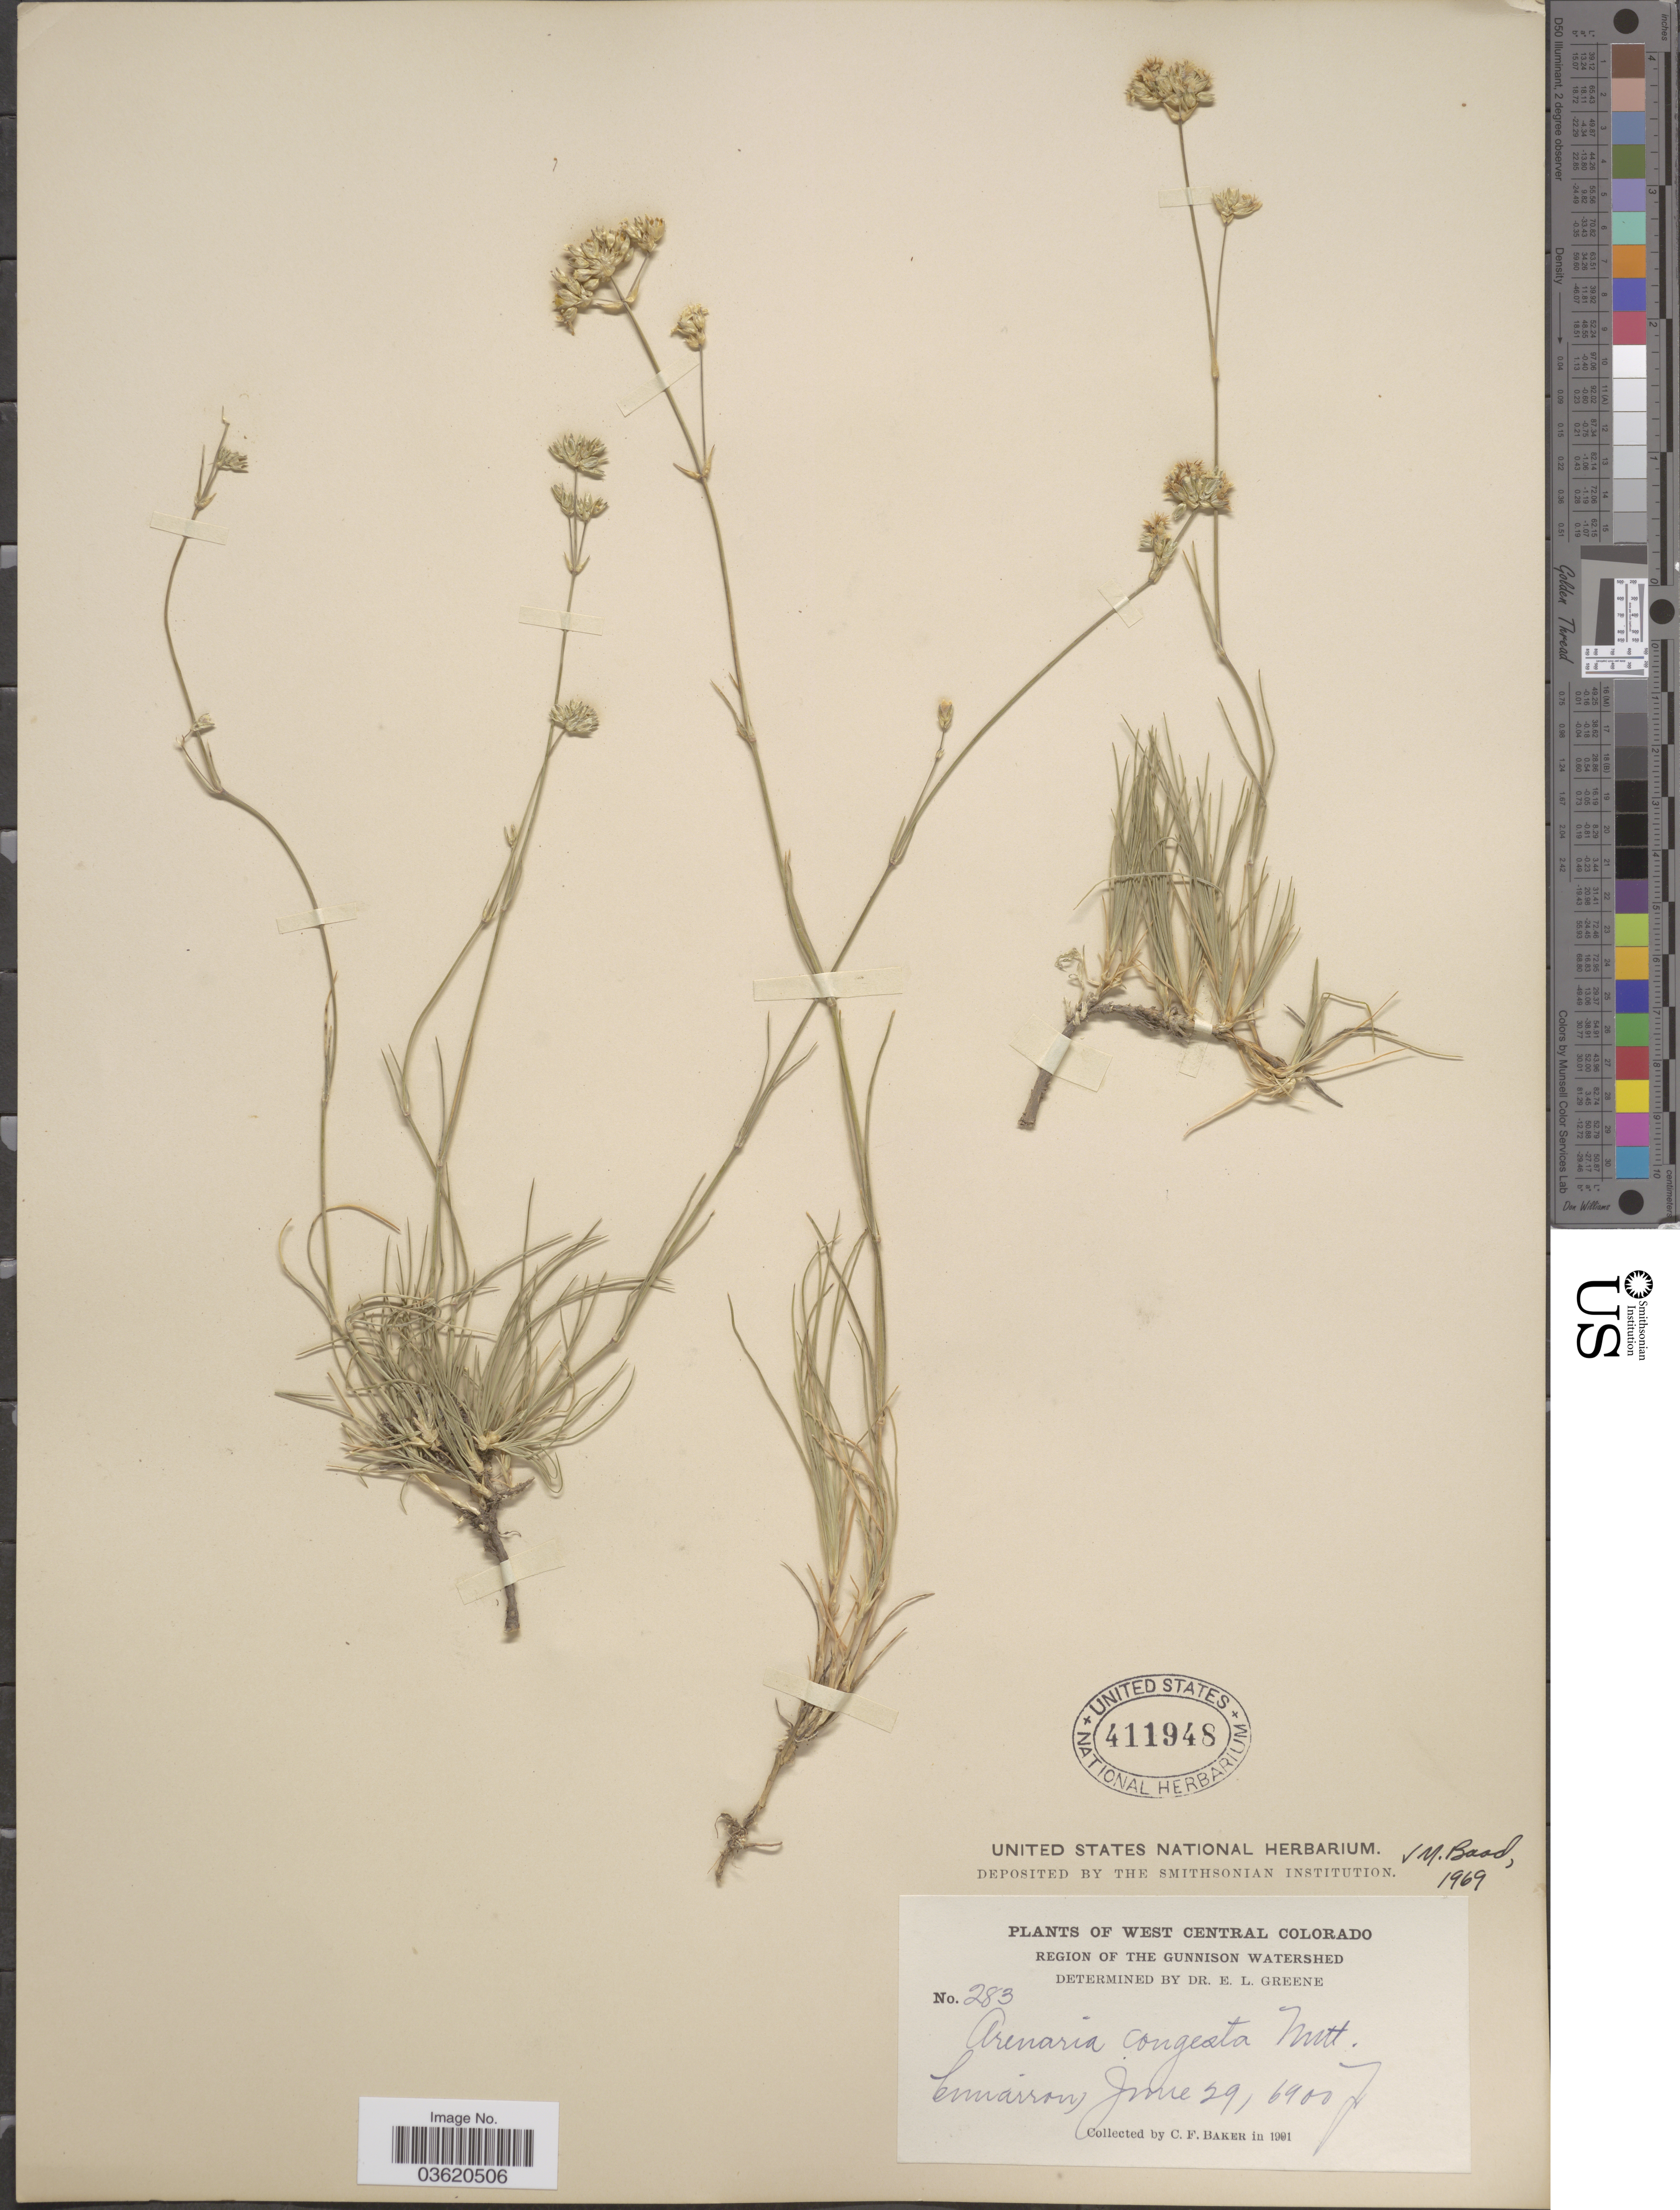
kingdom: Plantae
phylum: Tracheophyta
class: Magnoliopsida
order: Caryophyllales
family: Caryophyllaceae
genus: Eremogone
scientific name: Eremogone congesta var. congesta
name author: (Nutt.) Ikonn.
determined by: Strong, Mark T., (BOT), Smithsonian Institution - National Museum of Natural History (UNITED STATES)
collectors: C. F. Baker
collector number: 283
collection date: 1901-07-29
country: United States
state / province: Colorado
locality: West Central Colorado. Region of the Gunnison Watershed. Cimarron.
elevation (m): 2103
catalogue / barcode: US 411948